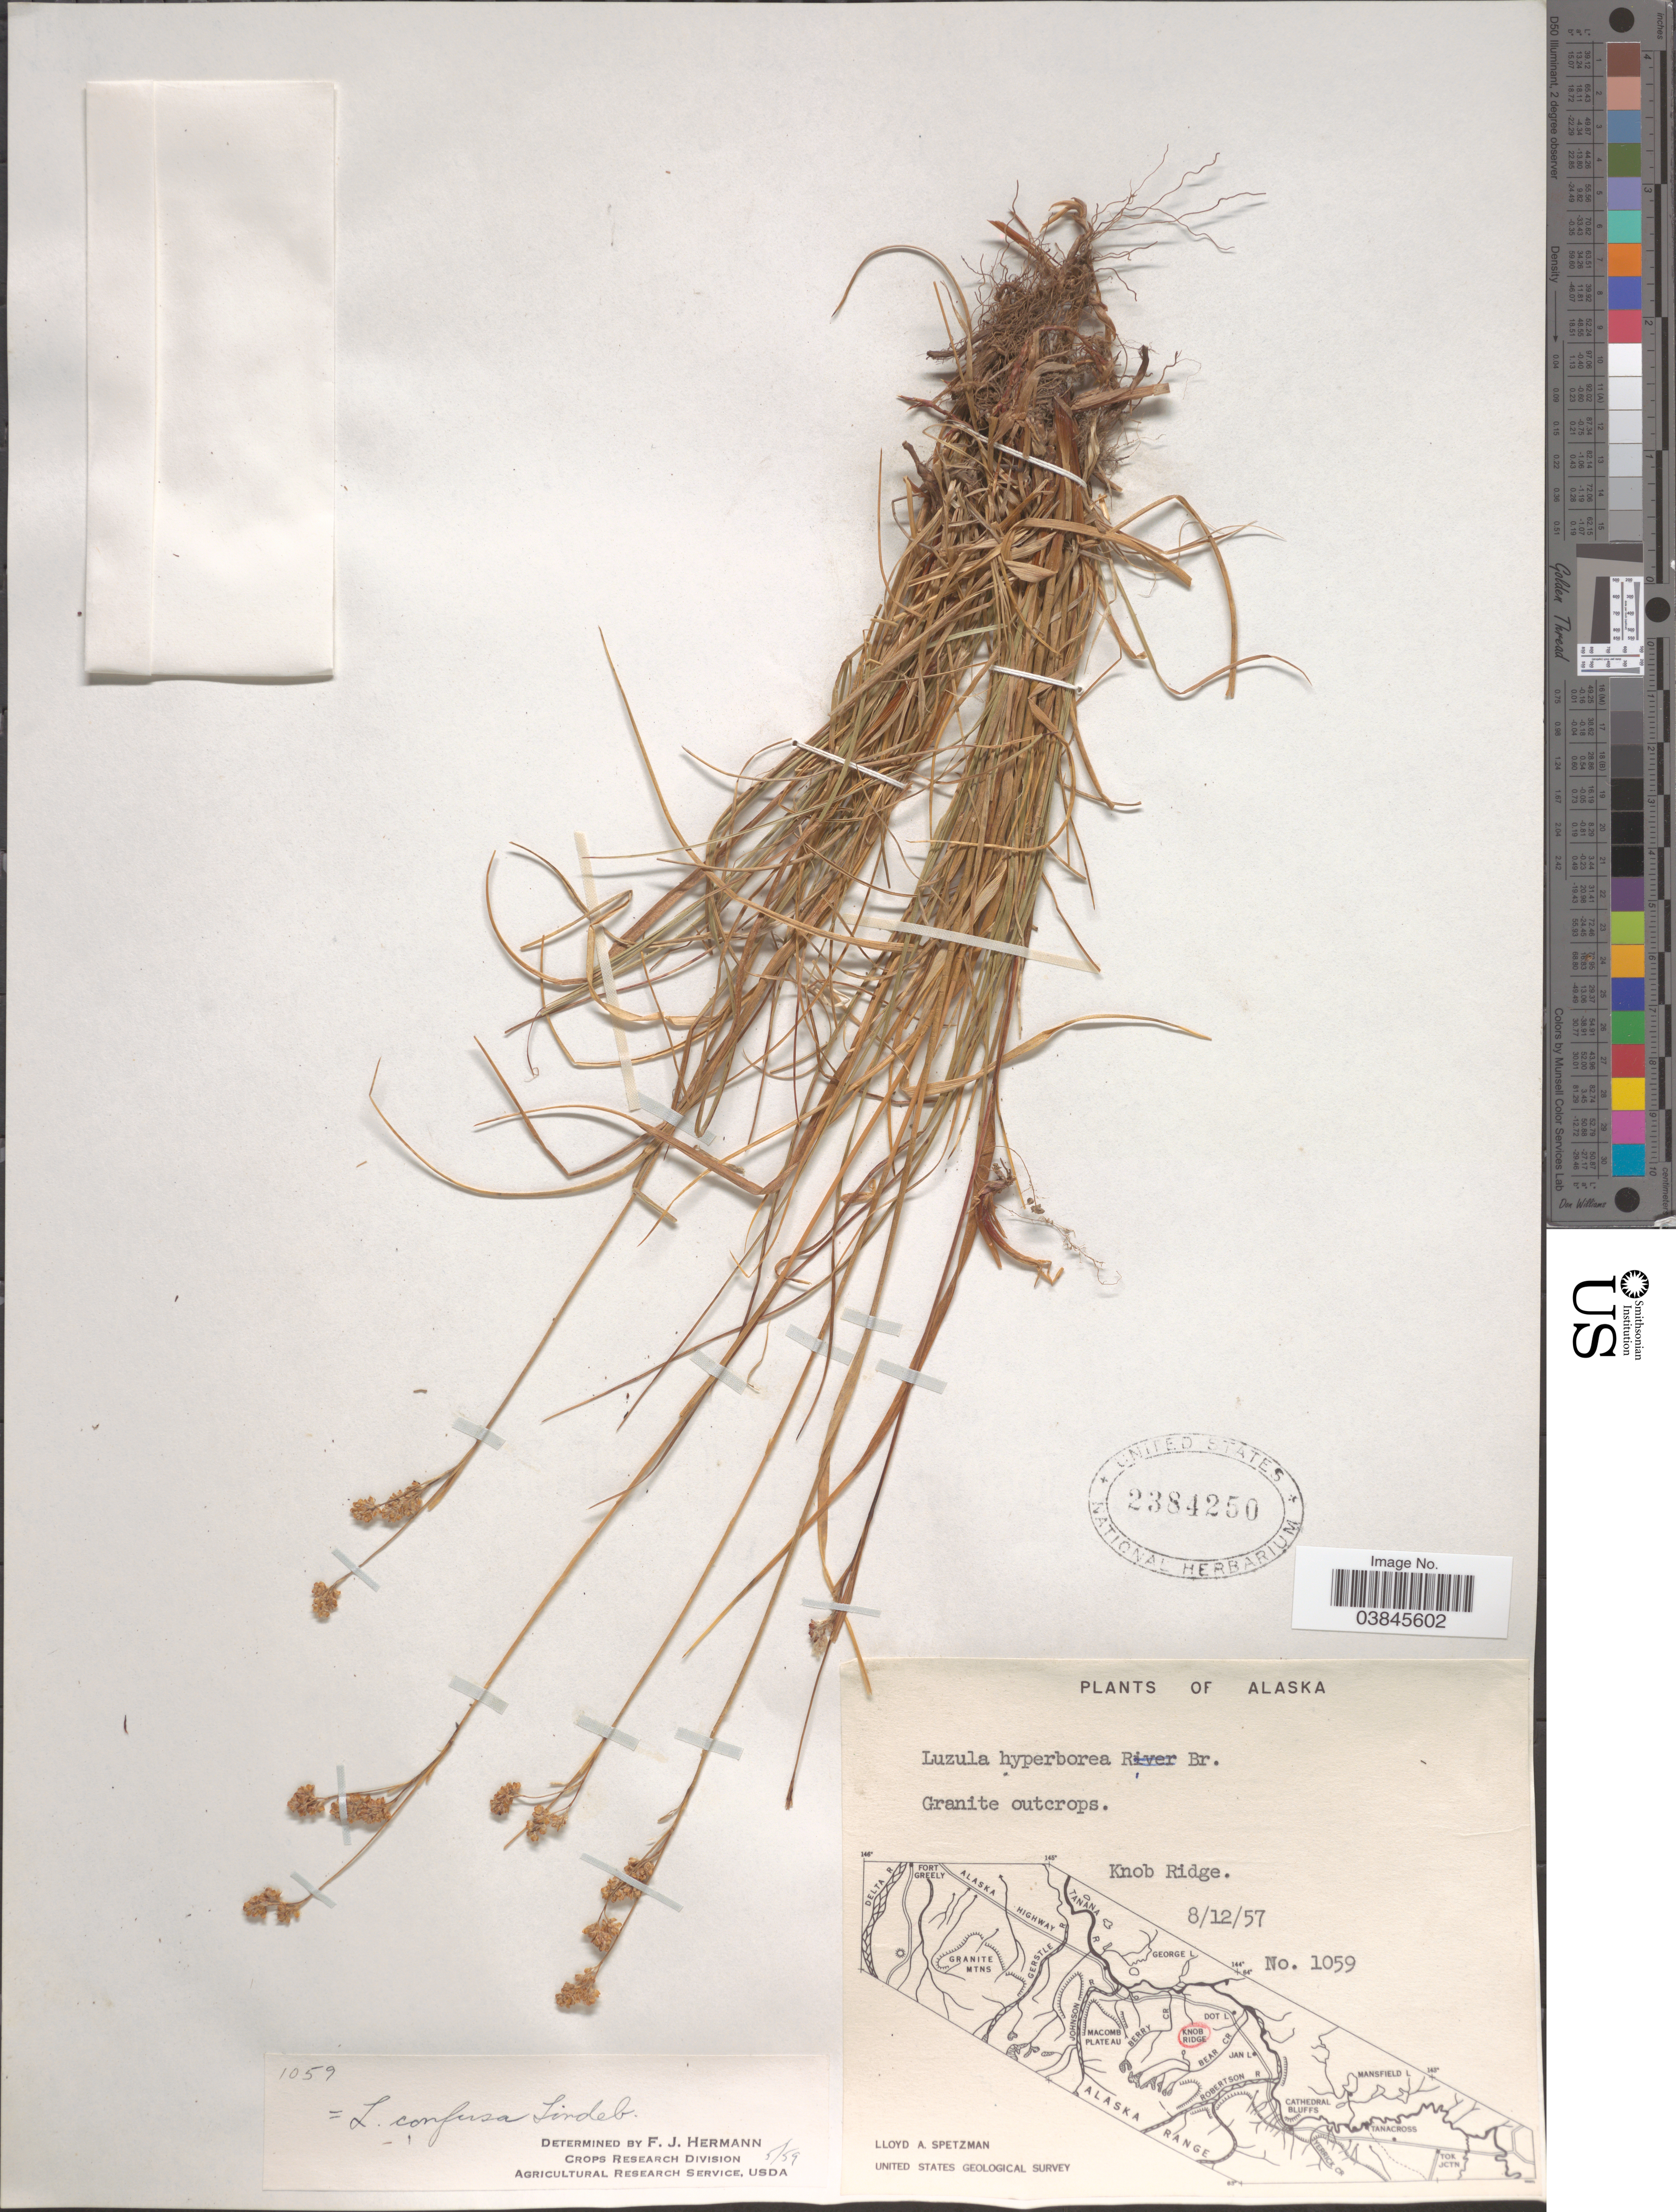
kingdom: Plantae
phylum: Tracheophyta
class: Liliopsida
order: Poales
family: Juncaceae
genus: Luzula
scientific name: Luzula confusa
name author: Lindeb.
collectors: L. Spetzman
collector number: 1059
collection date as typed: Transcribed d/m/y: 12/8/57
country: United States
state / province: Alaska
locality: Granite outcrops. Knob Ridge.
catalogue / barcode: US 2384250